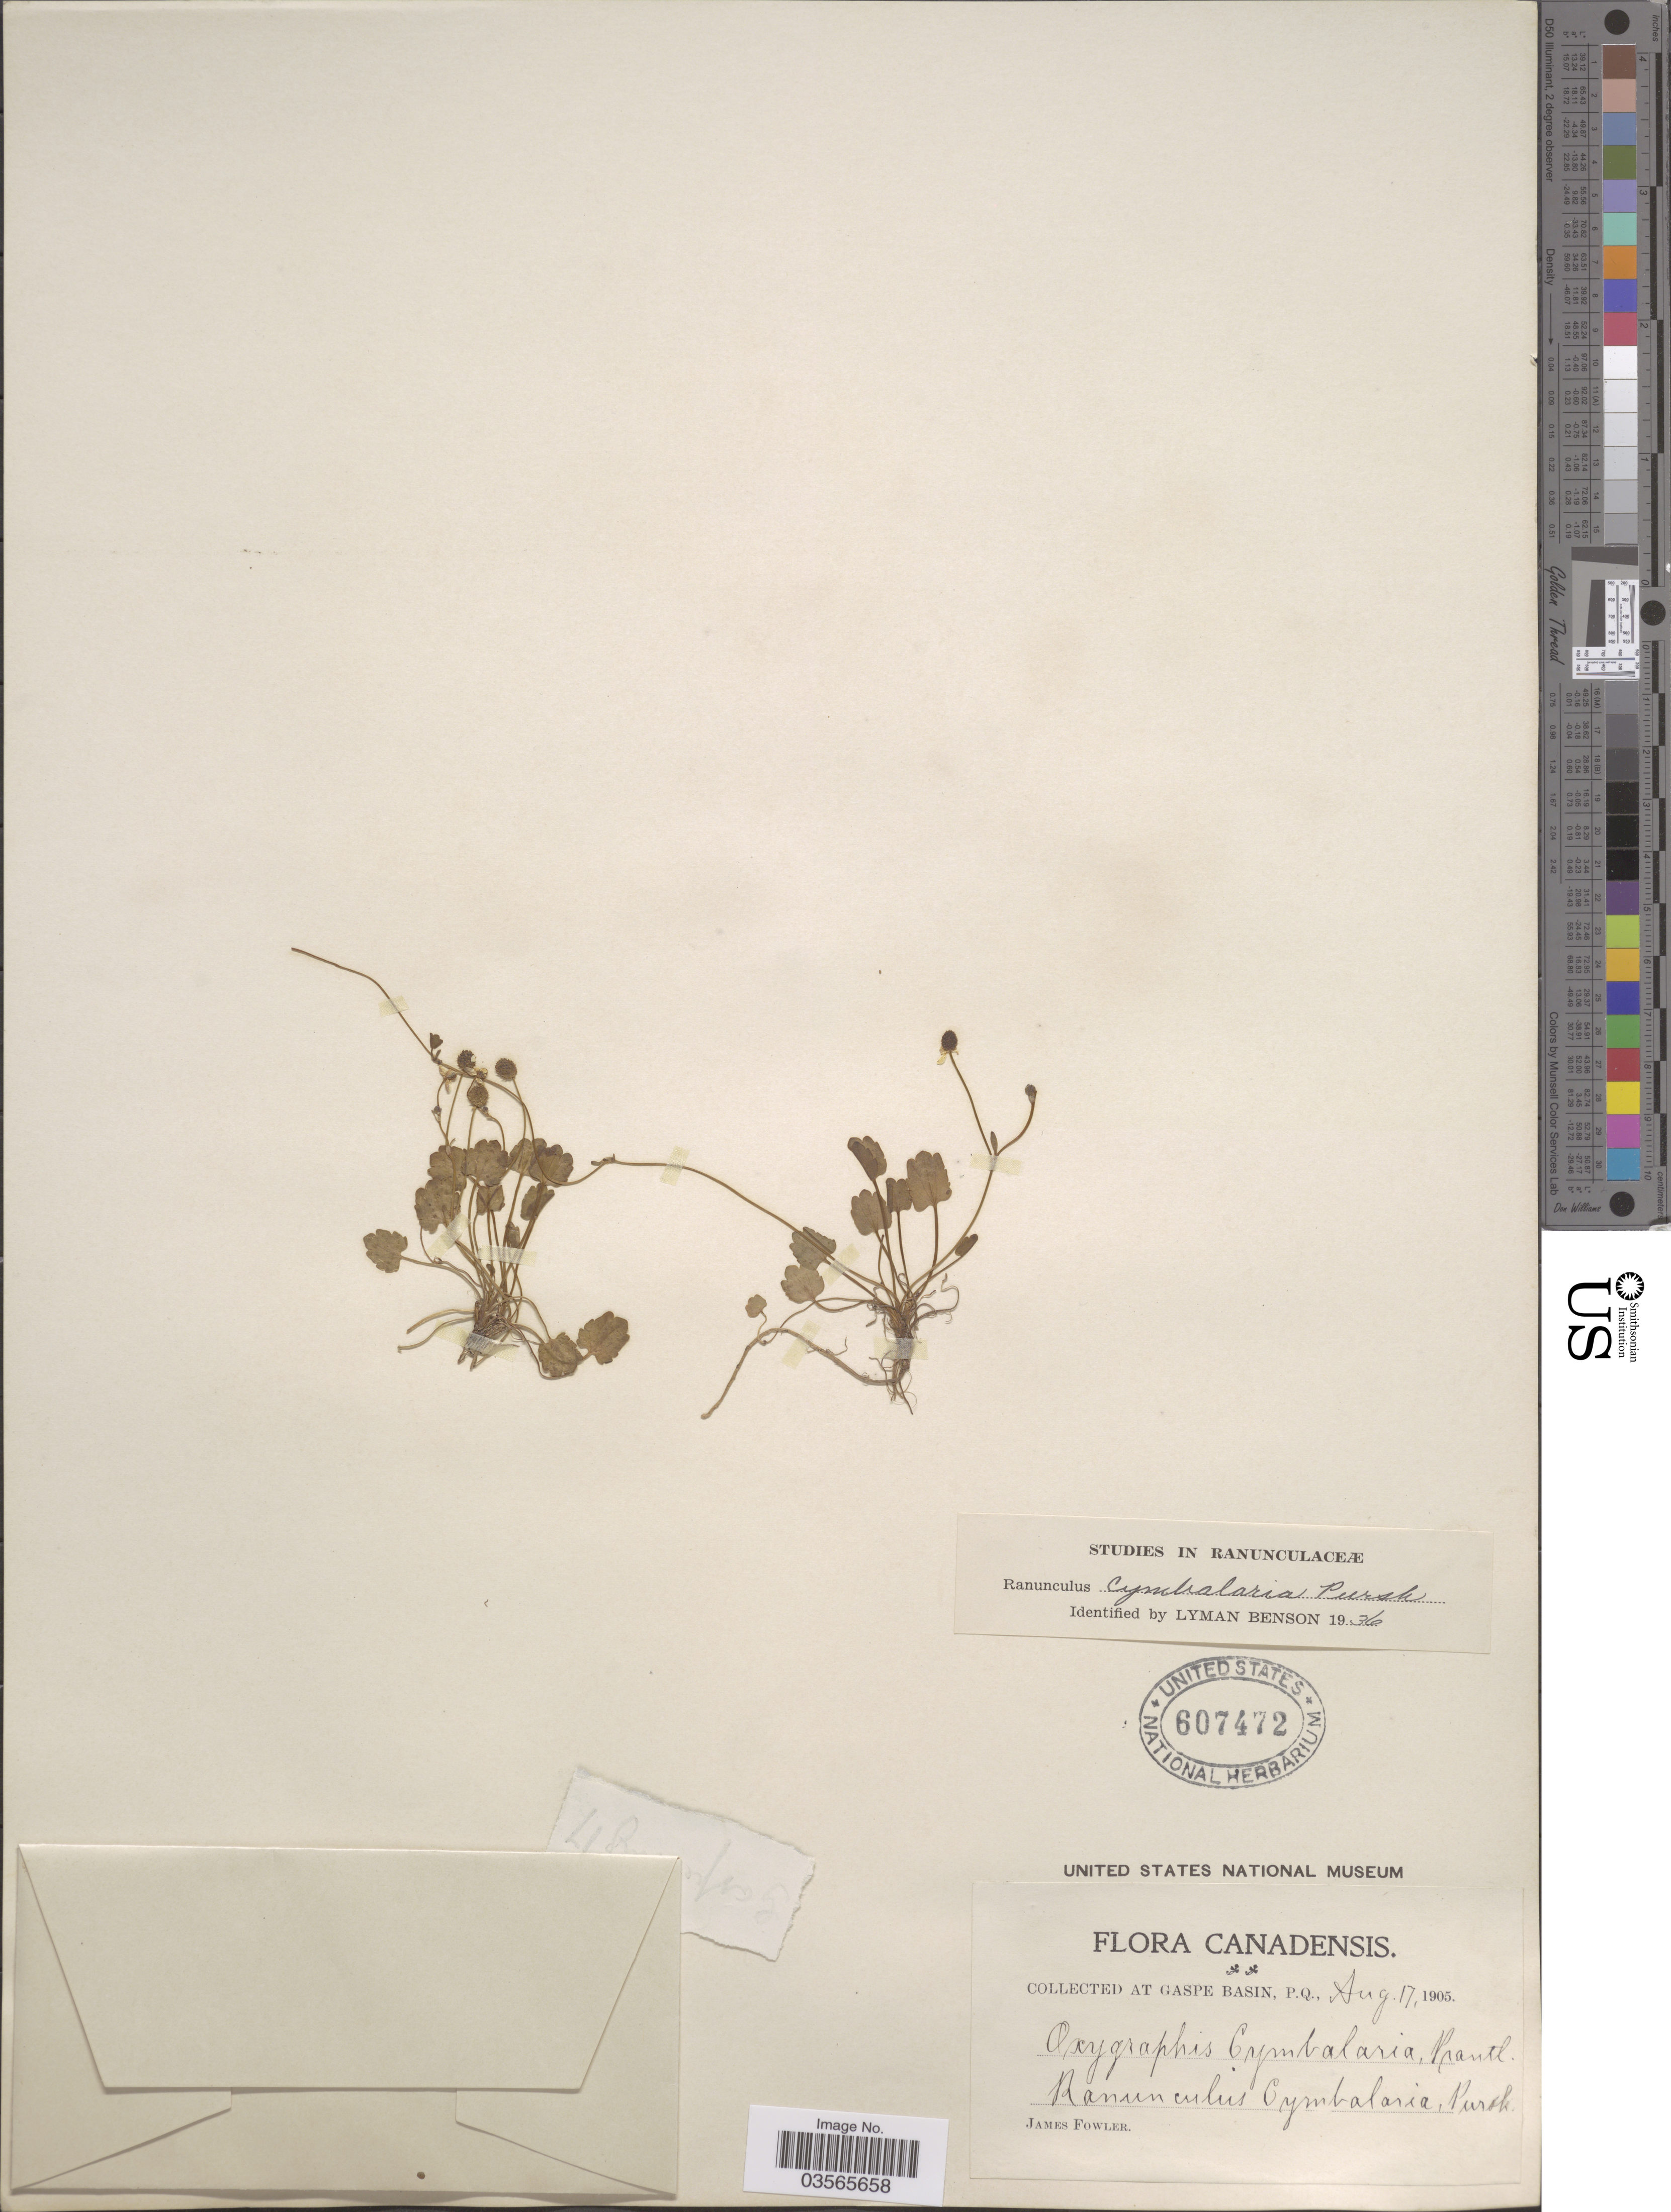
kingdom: Plantae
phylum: Tracheophyta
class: Magnoliopsida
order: Ranunculales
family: Ranunculaceae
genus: Halerpestes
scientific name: Halerpestes cymbalaria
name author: (Pursh) Greene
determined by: Strong, M. T., (US), Smithsonian Institution - National Museum of Natural History (UNITED STATES)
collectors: J. Fowler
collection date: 1905-08-17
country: Canada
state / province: Quebec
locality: Canadensis. Gaspe Basin, P.Q.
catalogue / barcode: US 607472